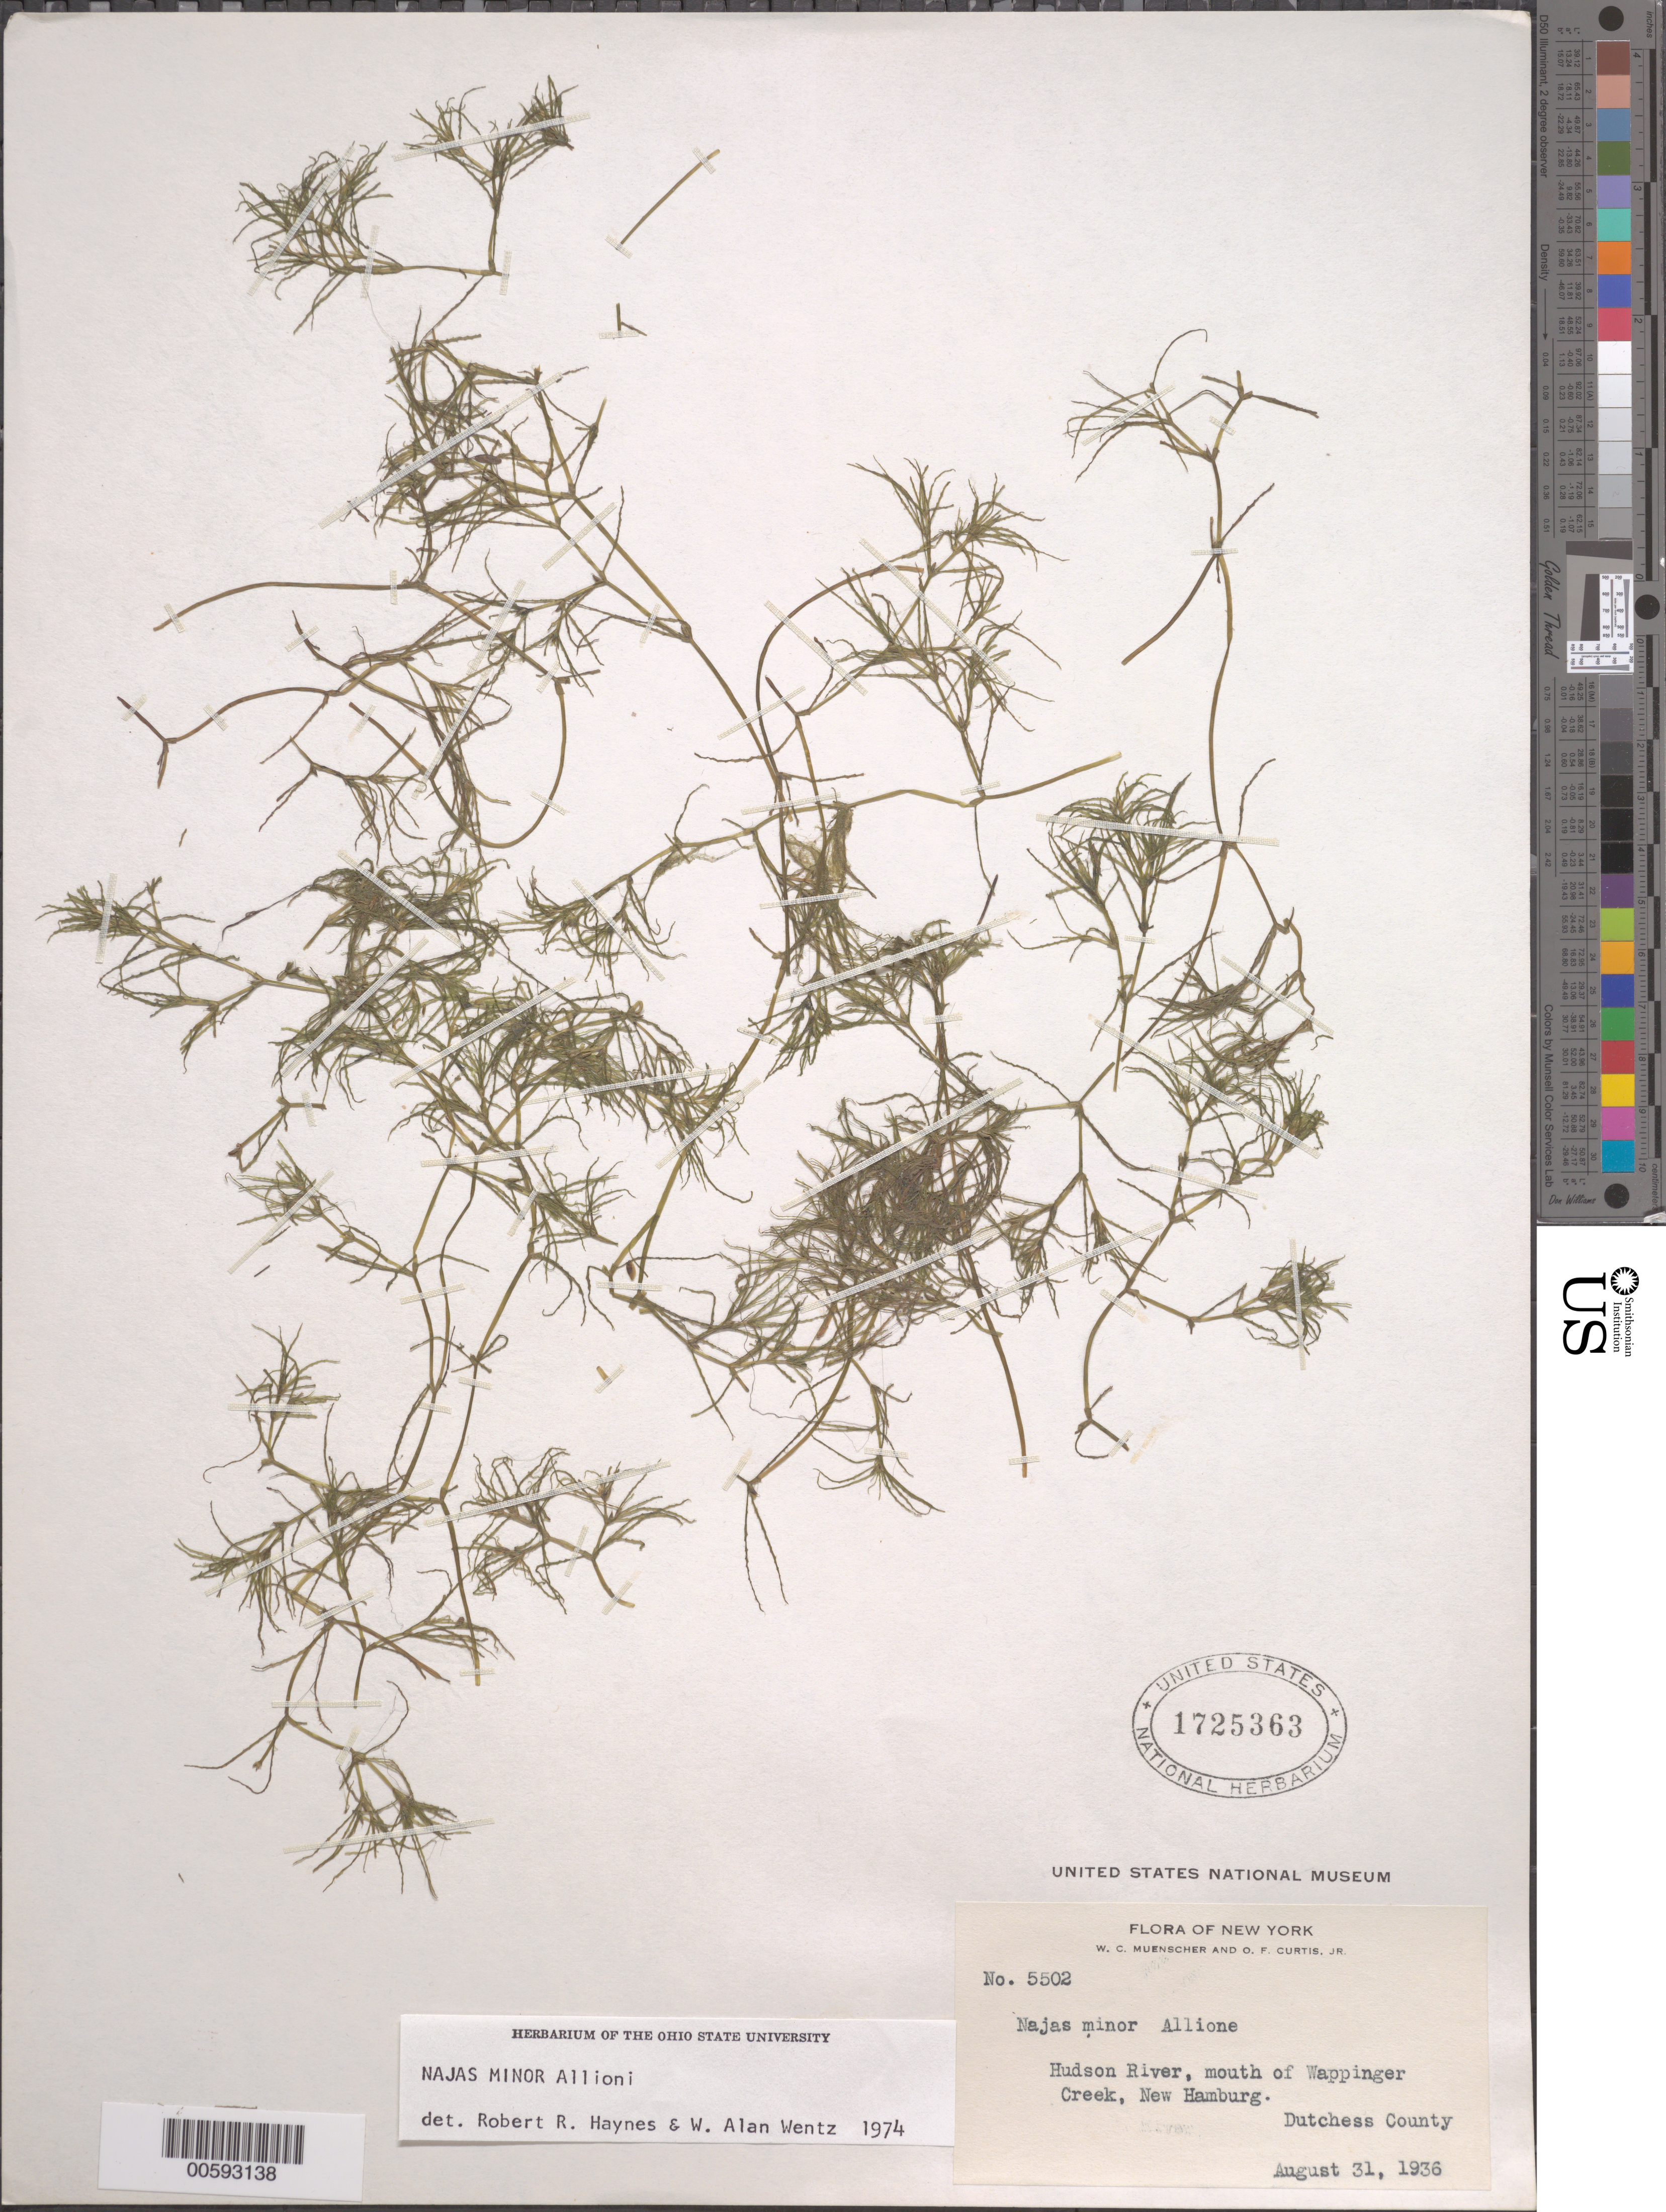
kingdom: Plantae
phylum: Tracheophyta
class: Liliopsida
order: Alismatales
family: Hydrocharitaceae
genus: Najas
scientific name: Najas minor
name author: All.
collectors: W. Muenscher & O. Curtis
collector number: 5502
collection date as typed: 31 Aug 1936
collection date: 1936-08-31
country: United States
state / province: New York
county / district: Dutchess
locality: New Hamburg, Hudson River, mouth of Wappinger Creek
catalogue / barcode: US 1725363